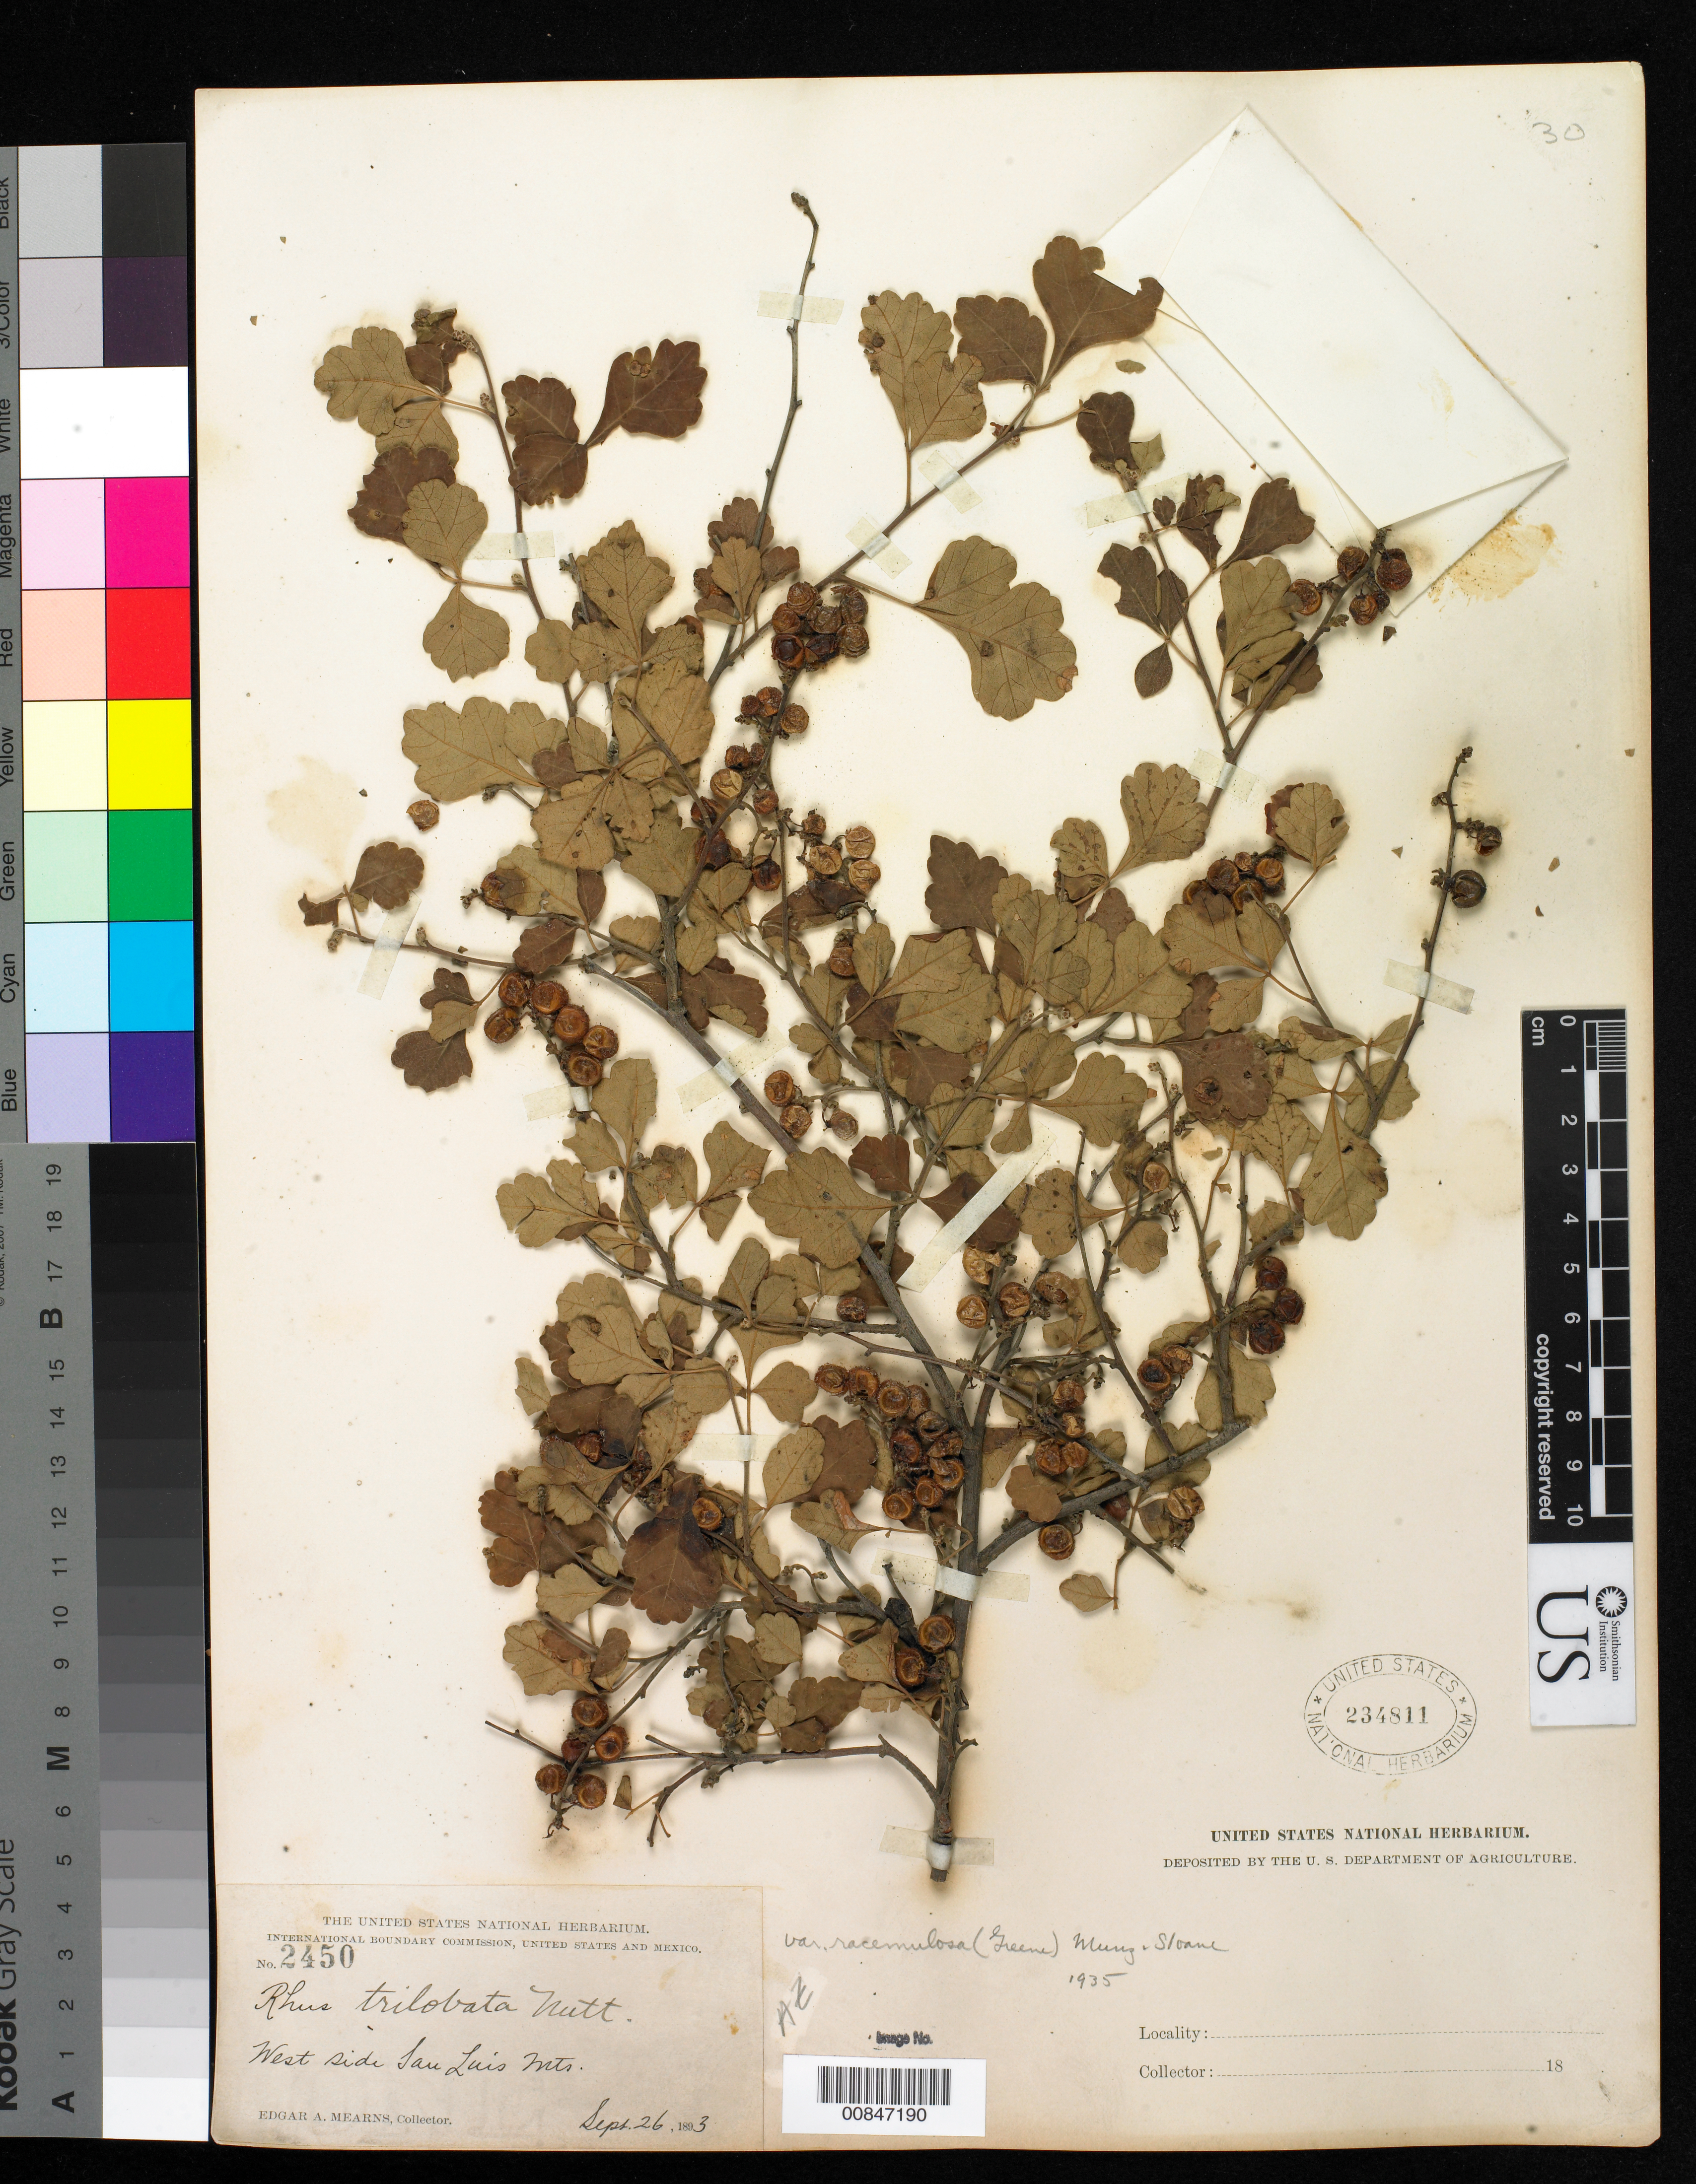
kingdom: Plantae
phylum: Tracheophyta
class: Magnoliopsida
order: Sapindales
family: Anacardiaceae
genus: Rhus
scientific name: Rhus trilobata var. racemulosa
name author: (Greene) F.A. Barkley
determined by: Munz, Philip A.; Sloane, Boyd L.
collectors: E. A. Mearns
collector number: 2450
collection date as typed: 26 Sep 1893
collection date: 1893-09-26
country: United States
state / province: Arizona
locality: West side of San Luis Mts.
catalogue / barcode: US 234811